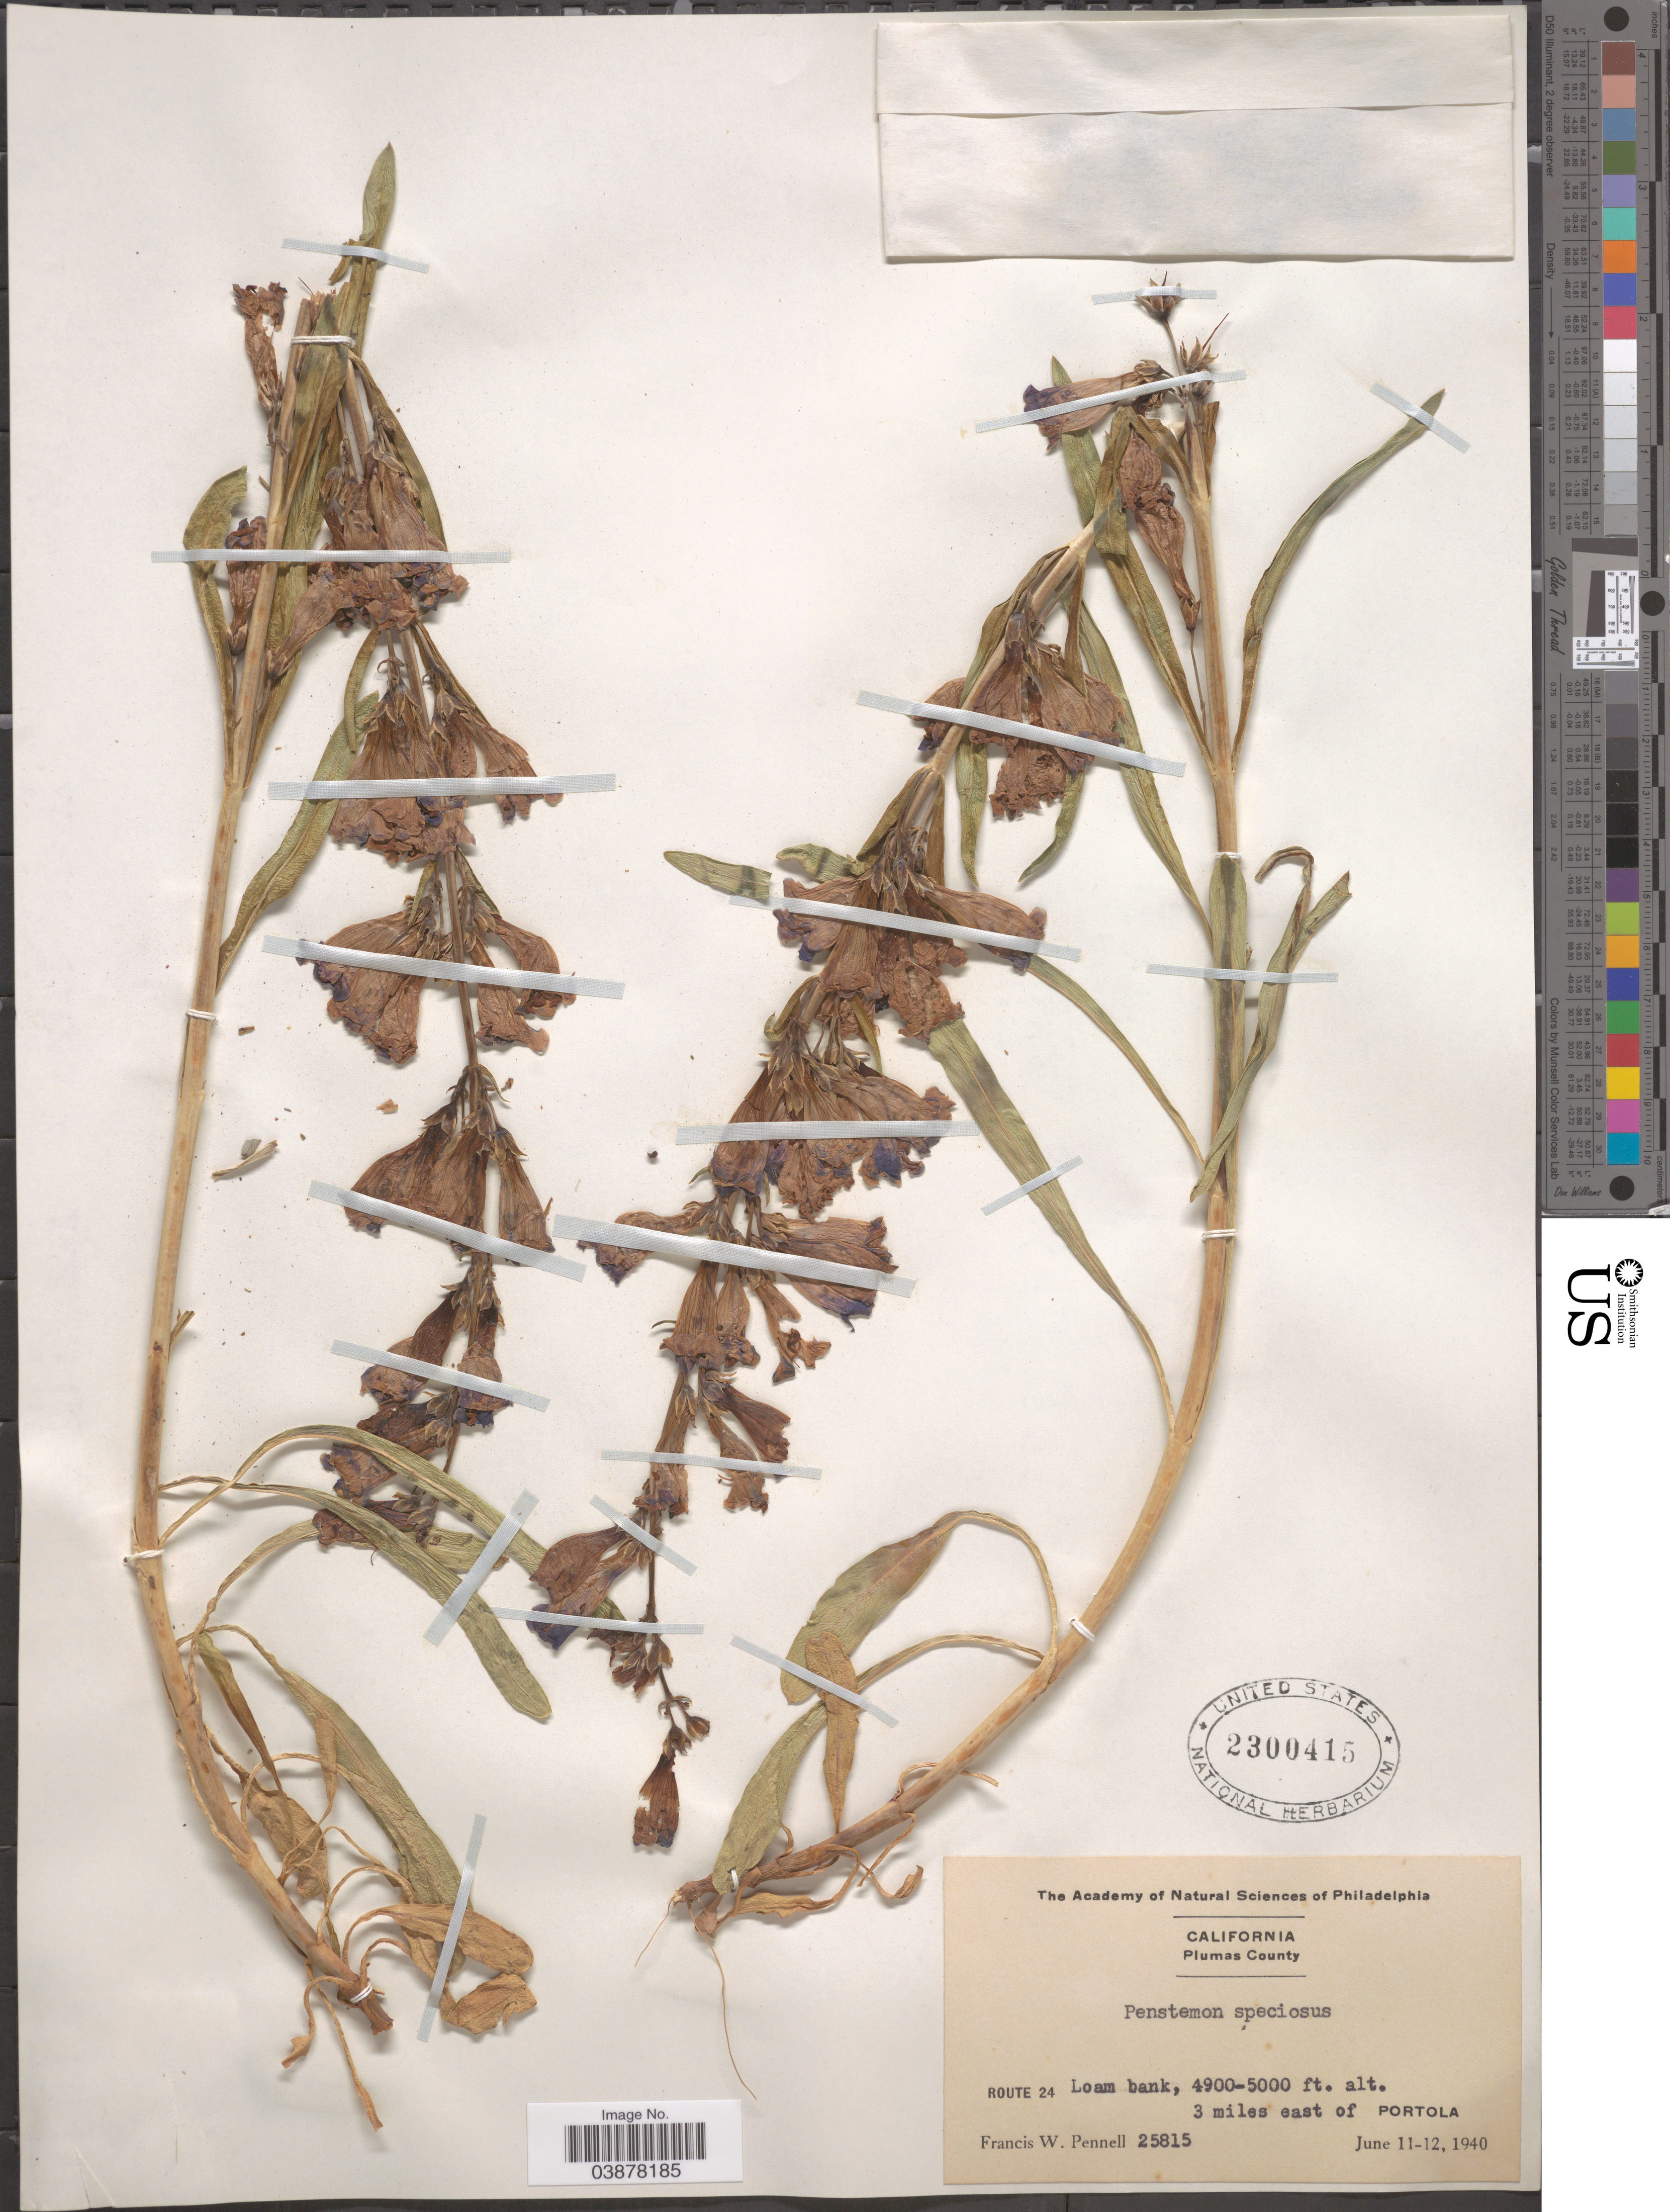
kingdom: Plantae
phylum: Tracheophyta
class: Magnoliopsida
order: Lamiales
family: Plantaginaceae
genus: Penstemon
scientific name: Penstemon speciosus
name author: Douglas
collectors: F. W. Pennell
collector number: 25815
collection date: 1940-06-11/1940-06-12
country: United States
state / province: California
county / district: Plumas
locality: Plumas County. Route 24, 3 miles east of Portola.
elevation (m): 1494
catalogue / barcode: US 2300415